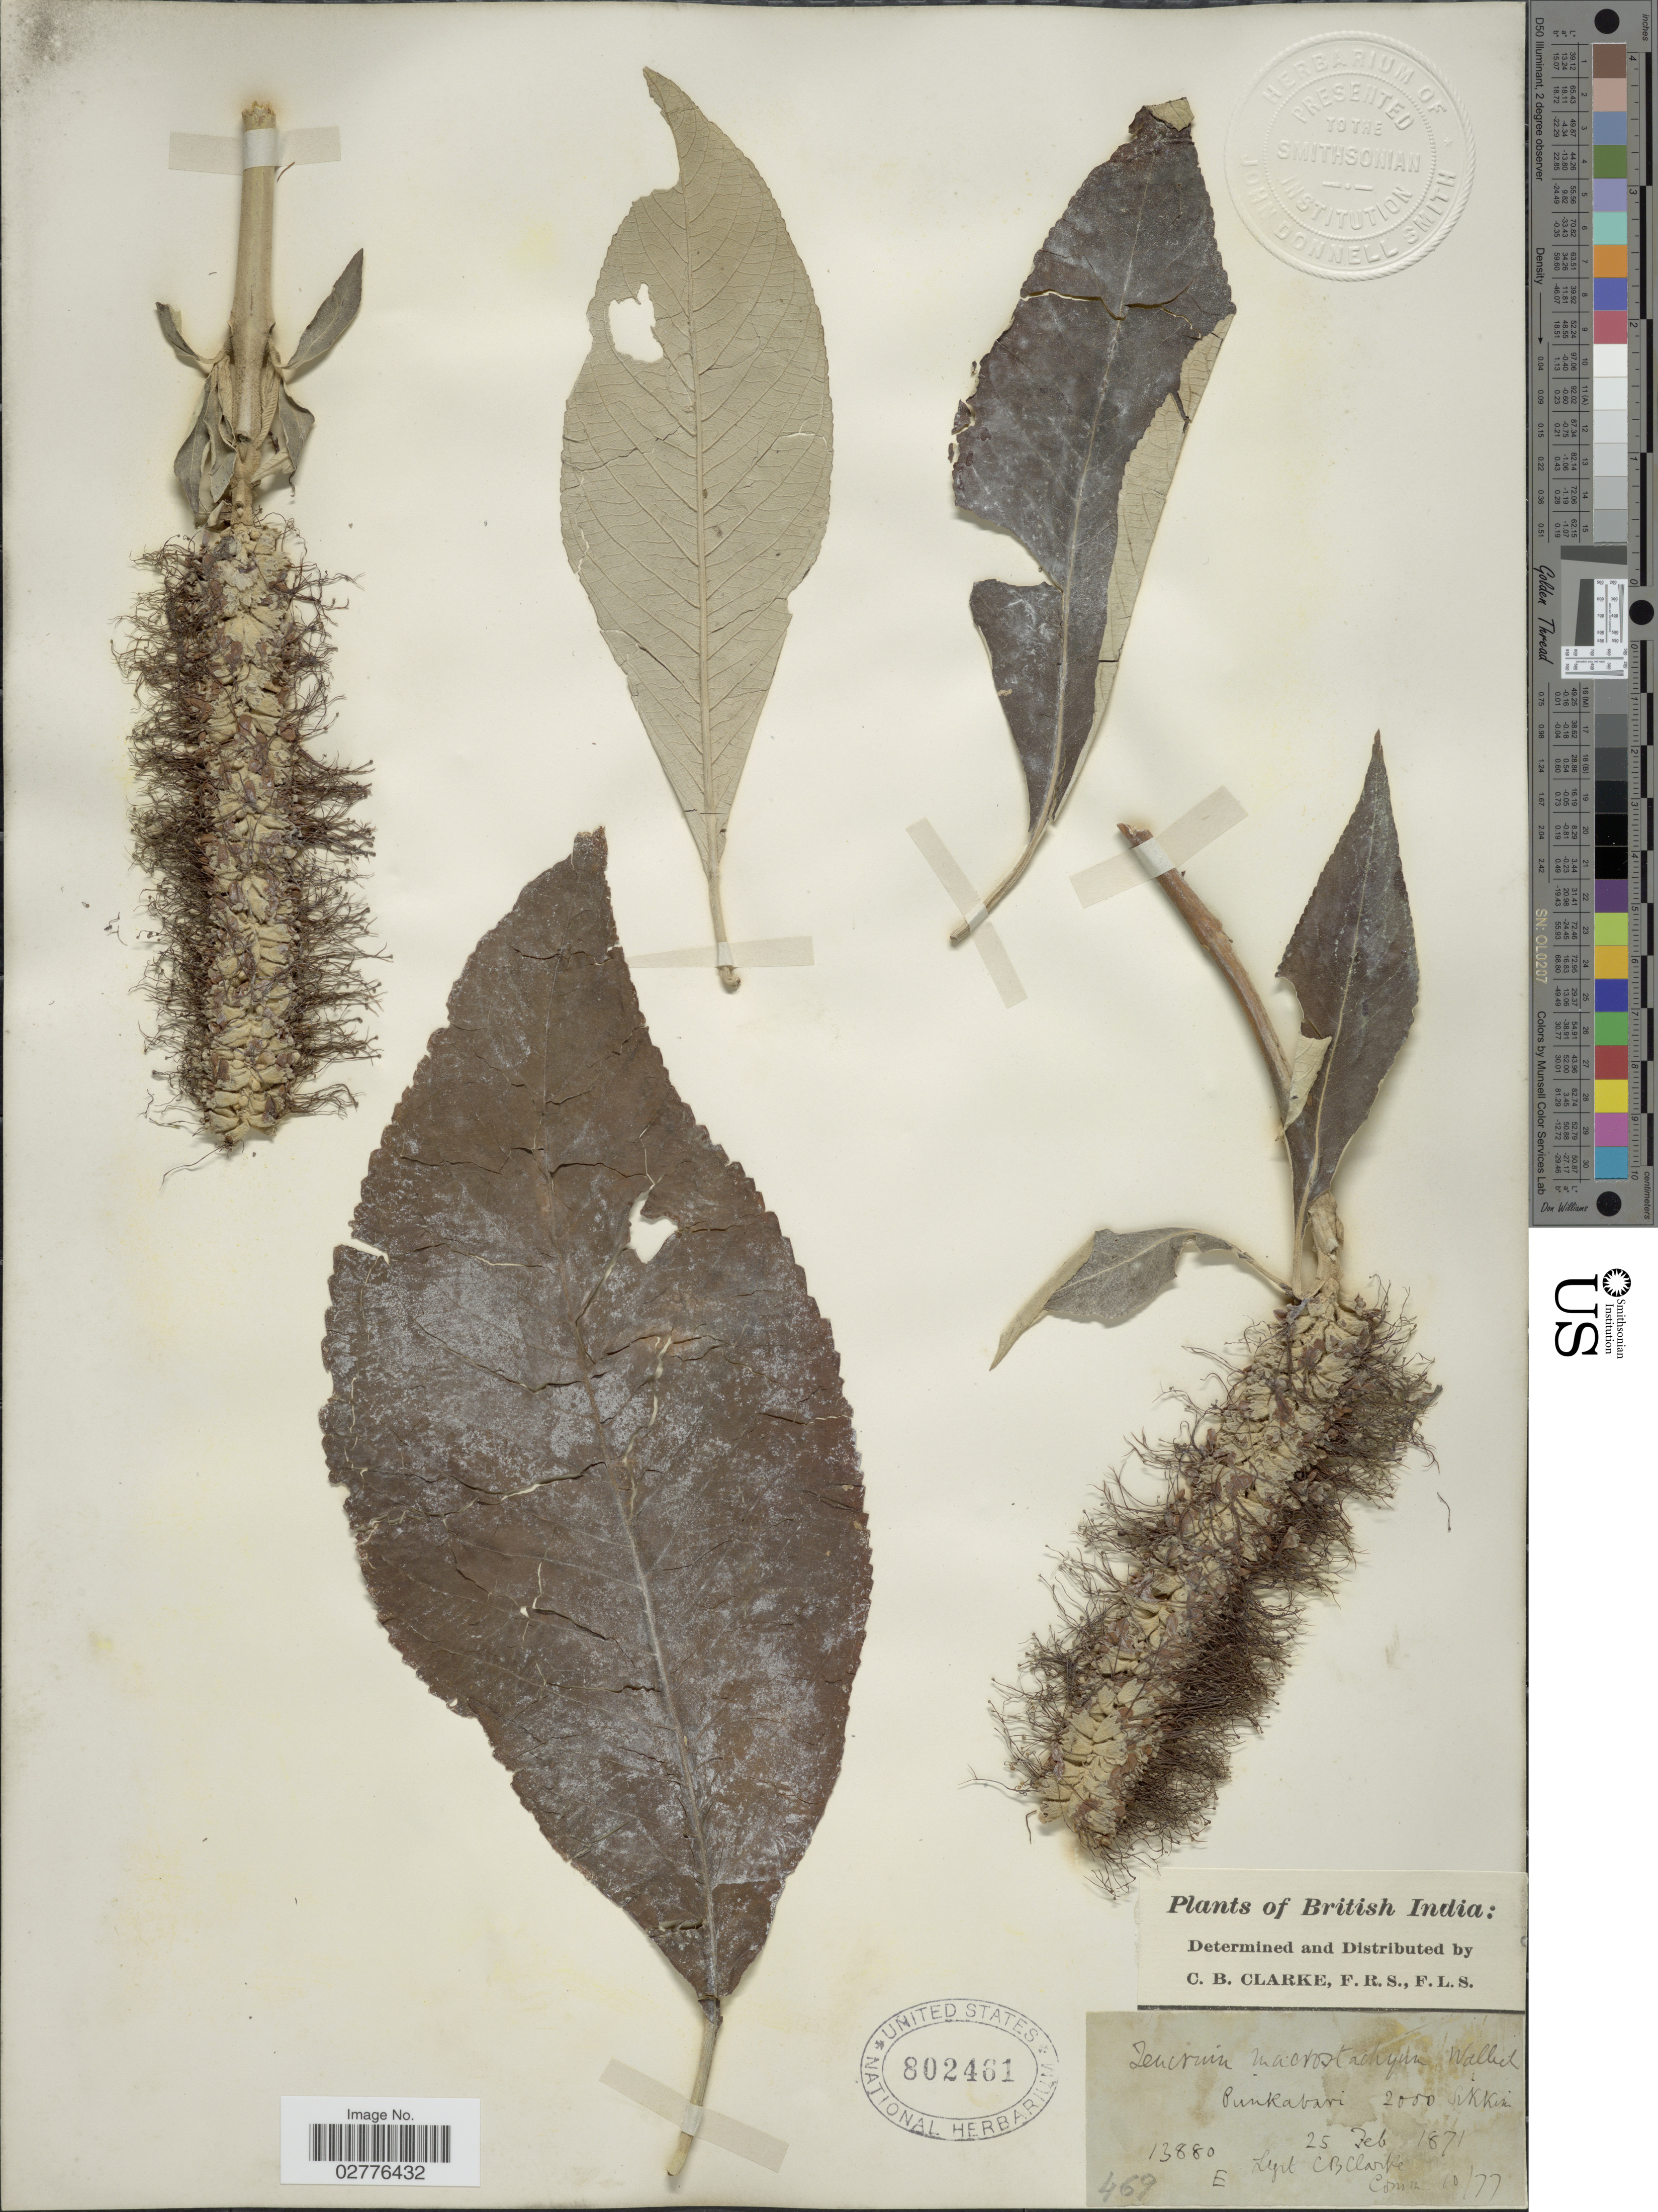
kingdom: Plantae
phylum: Tracheophyta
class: Magnoliopsida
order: Lamiales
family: Lamiaceae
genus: Leucosceptrum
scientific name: Leucosceptrum canum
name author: Sm.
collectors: C. B. Clarke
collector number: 13880/469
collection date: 1871-02-25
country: India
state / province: Sikkim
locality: British India. Punkabari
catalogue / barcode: US 802461